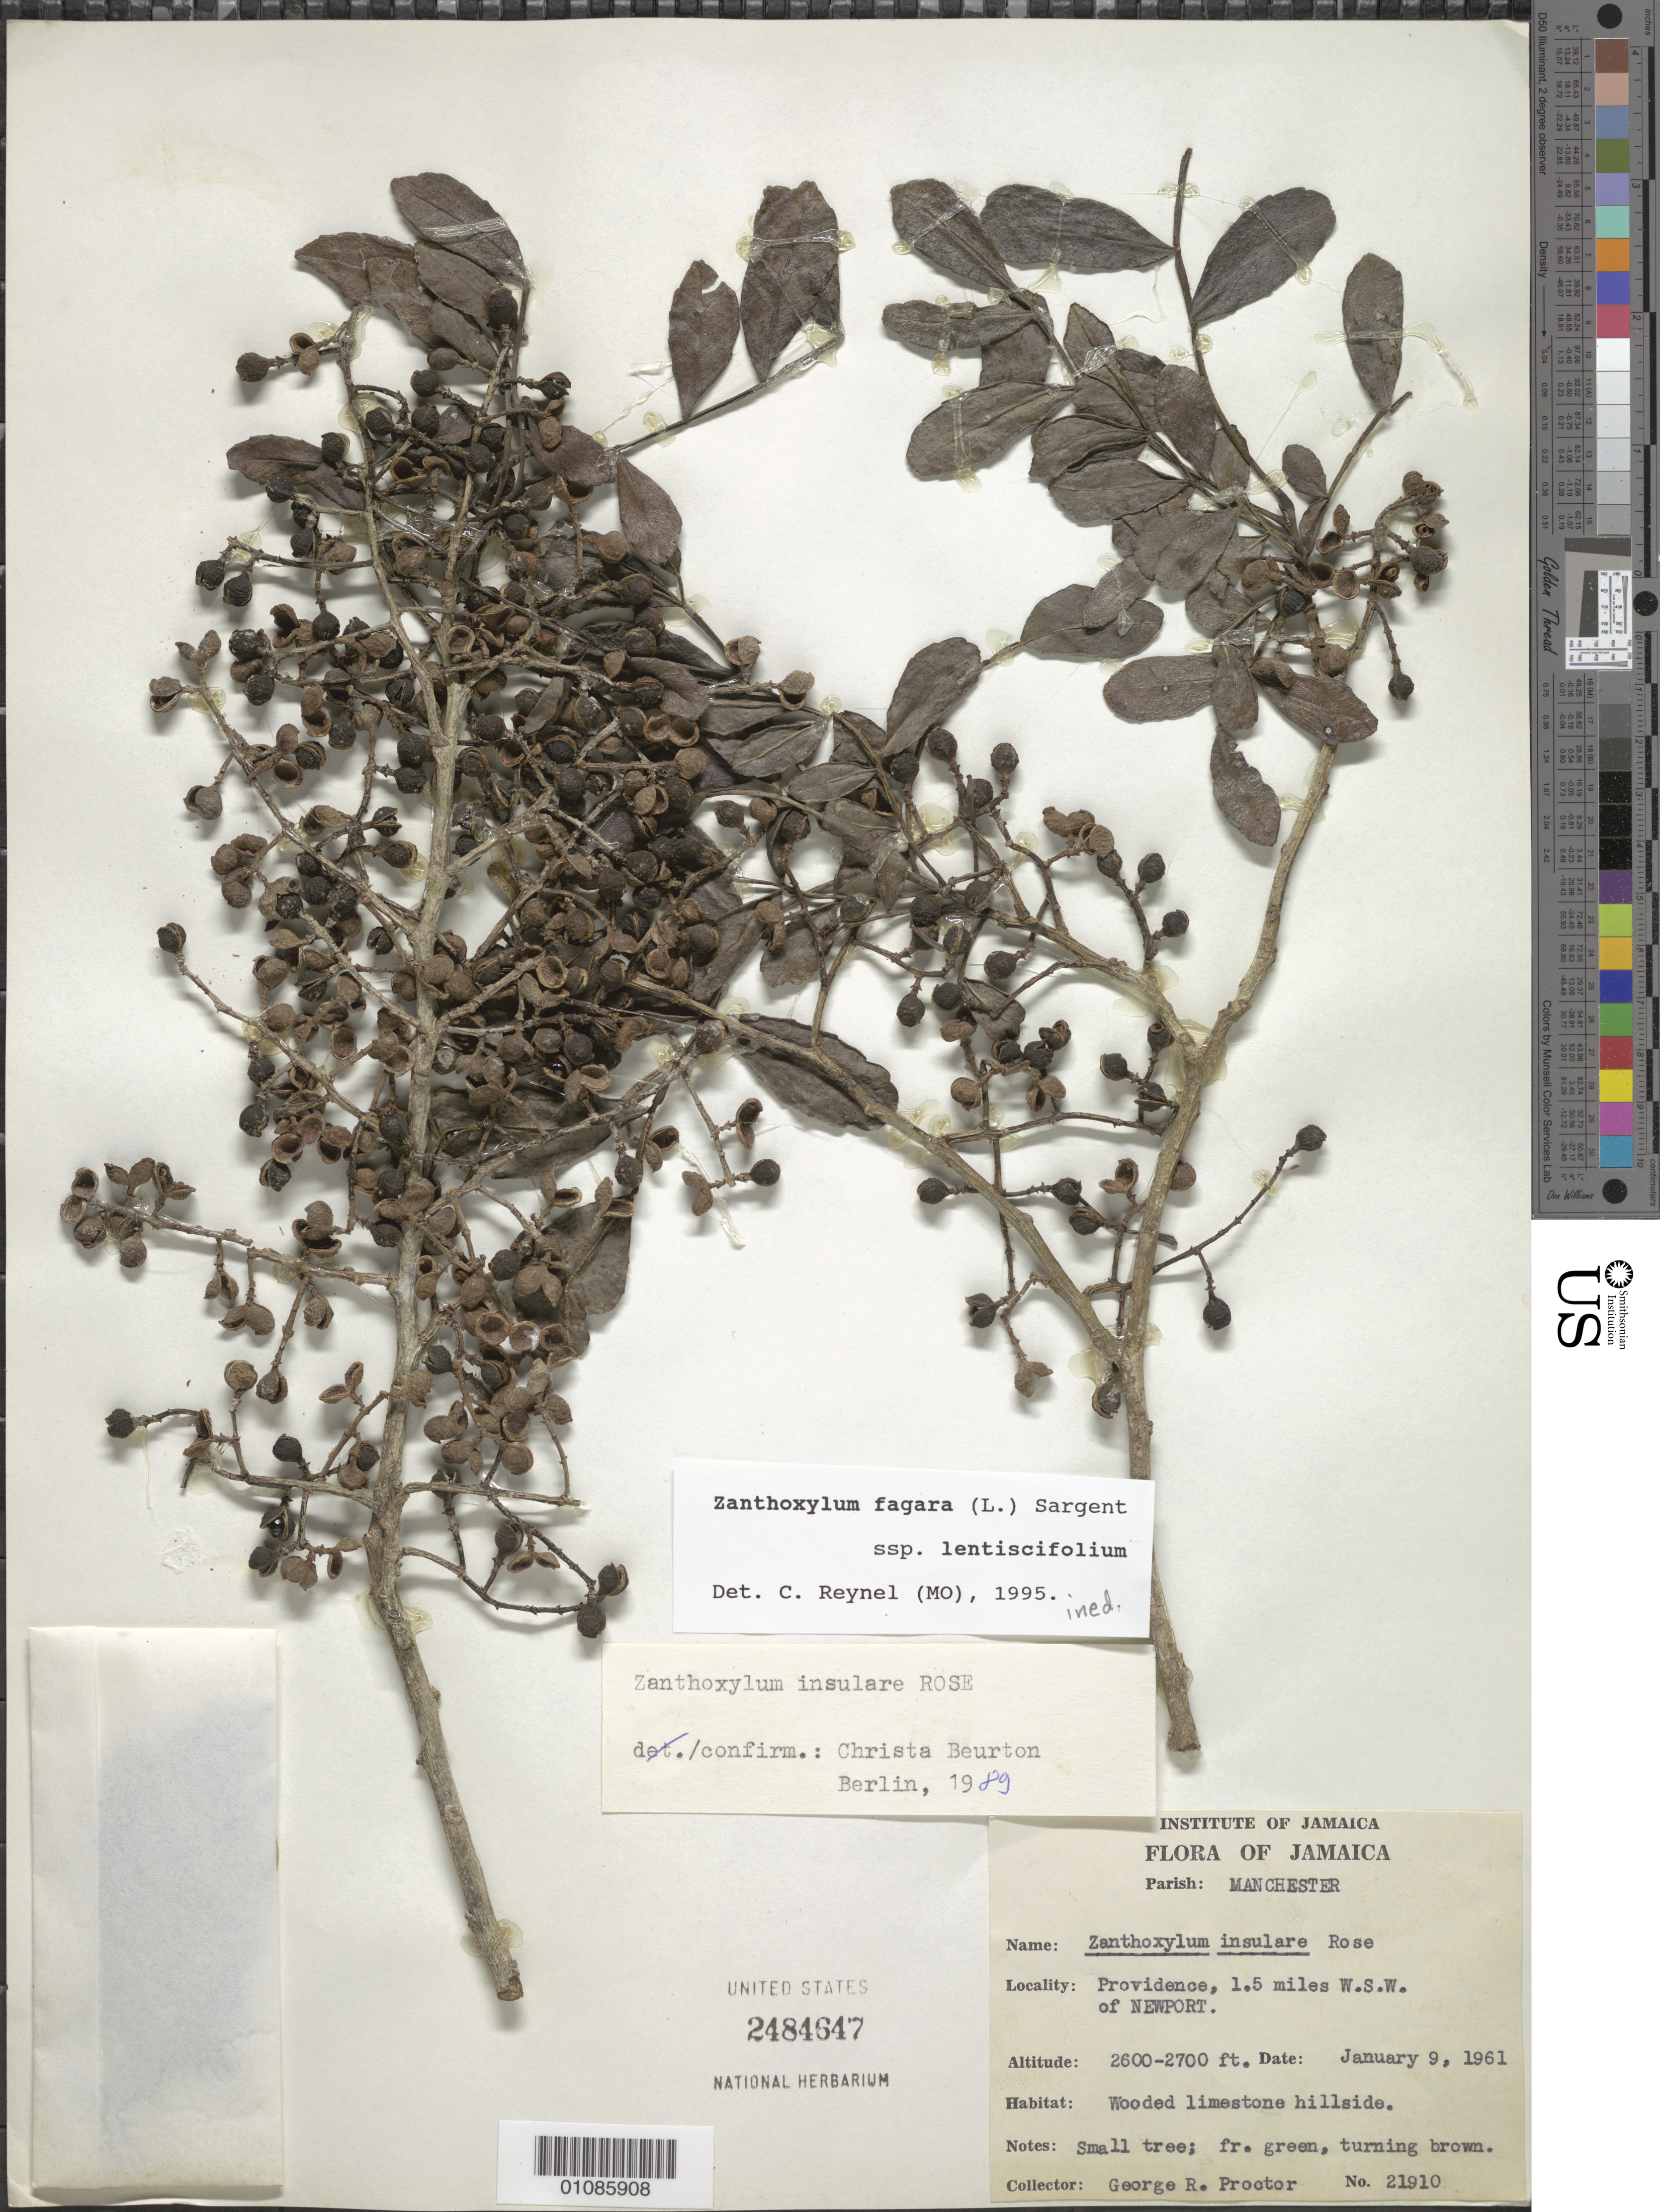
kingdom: Plantae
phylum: Tracheophyta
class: Magnoliopsida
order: Sapindales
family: Rutaceae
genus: Zanthoxylum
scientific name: Zanthoxylum fagara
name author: (L.) Sarg.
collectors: G. R. Proctor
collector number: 21910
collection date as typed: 09 Jan 1961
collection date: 1961-01-09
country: Jamaica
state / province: Manchester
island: Jamaica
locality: providence, 1.5 miles WSW of Newport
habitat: wooded limestone hillside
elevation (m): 792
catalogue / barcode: US 2484647